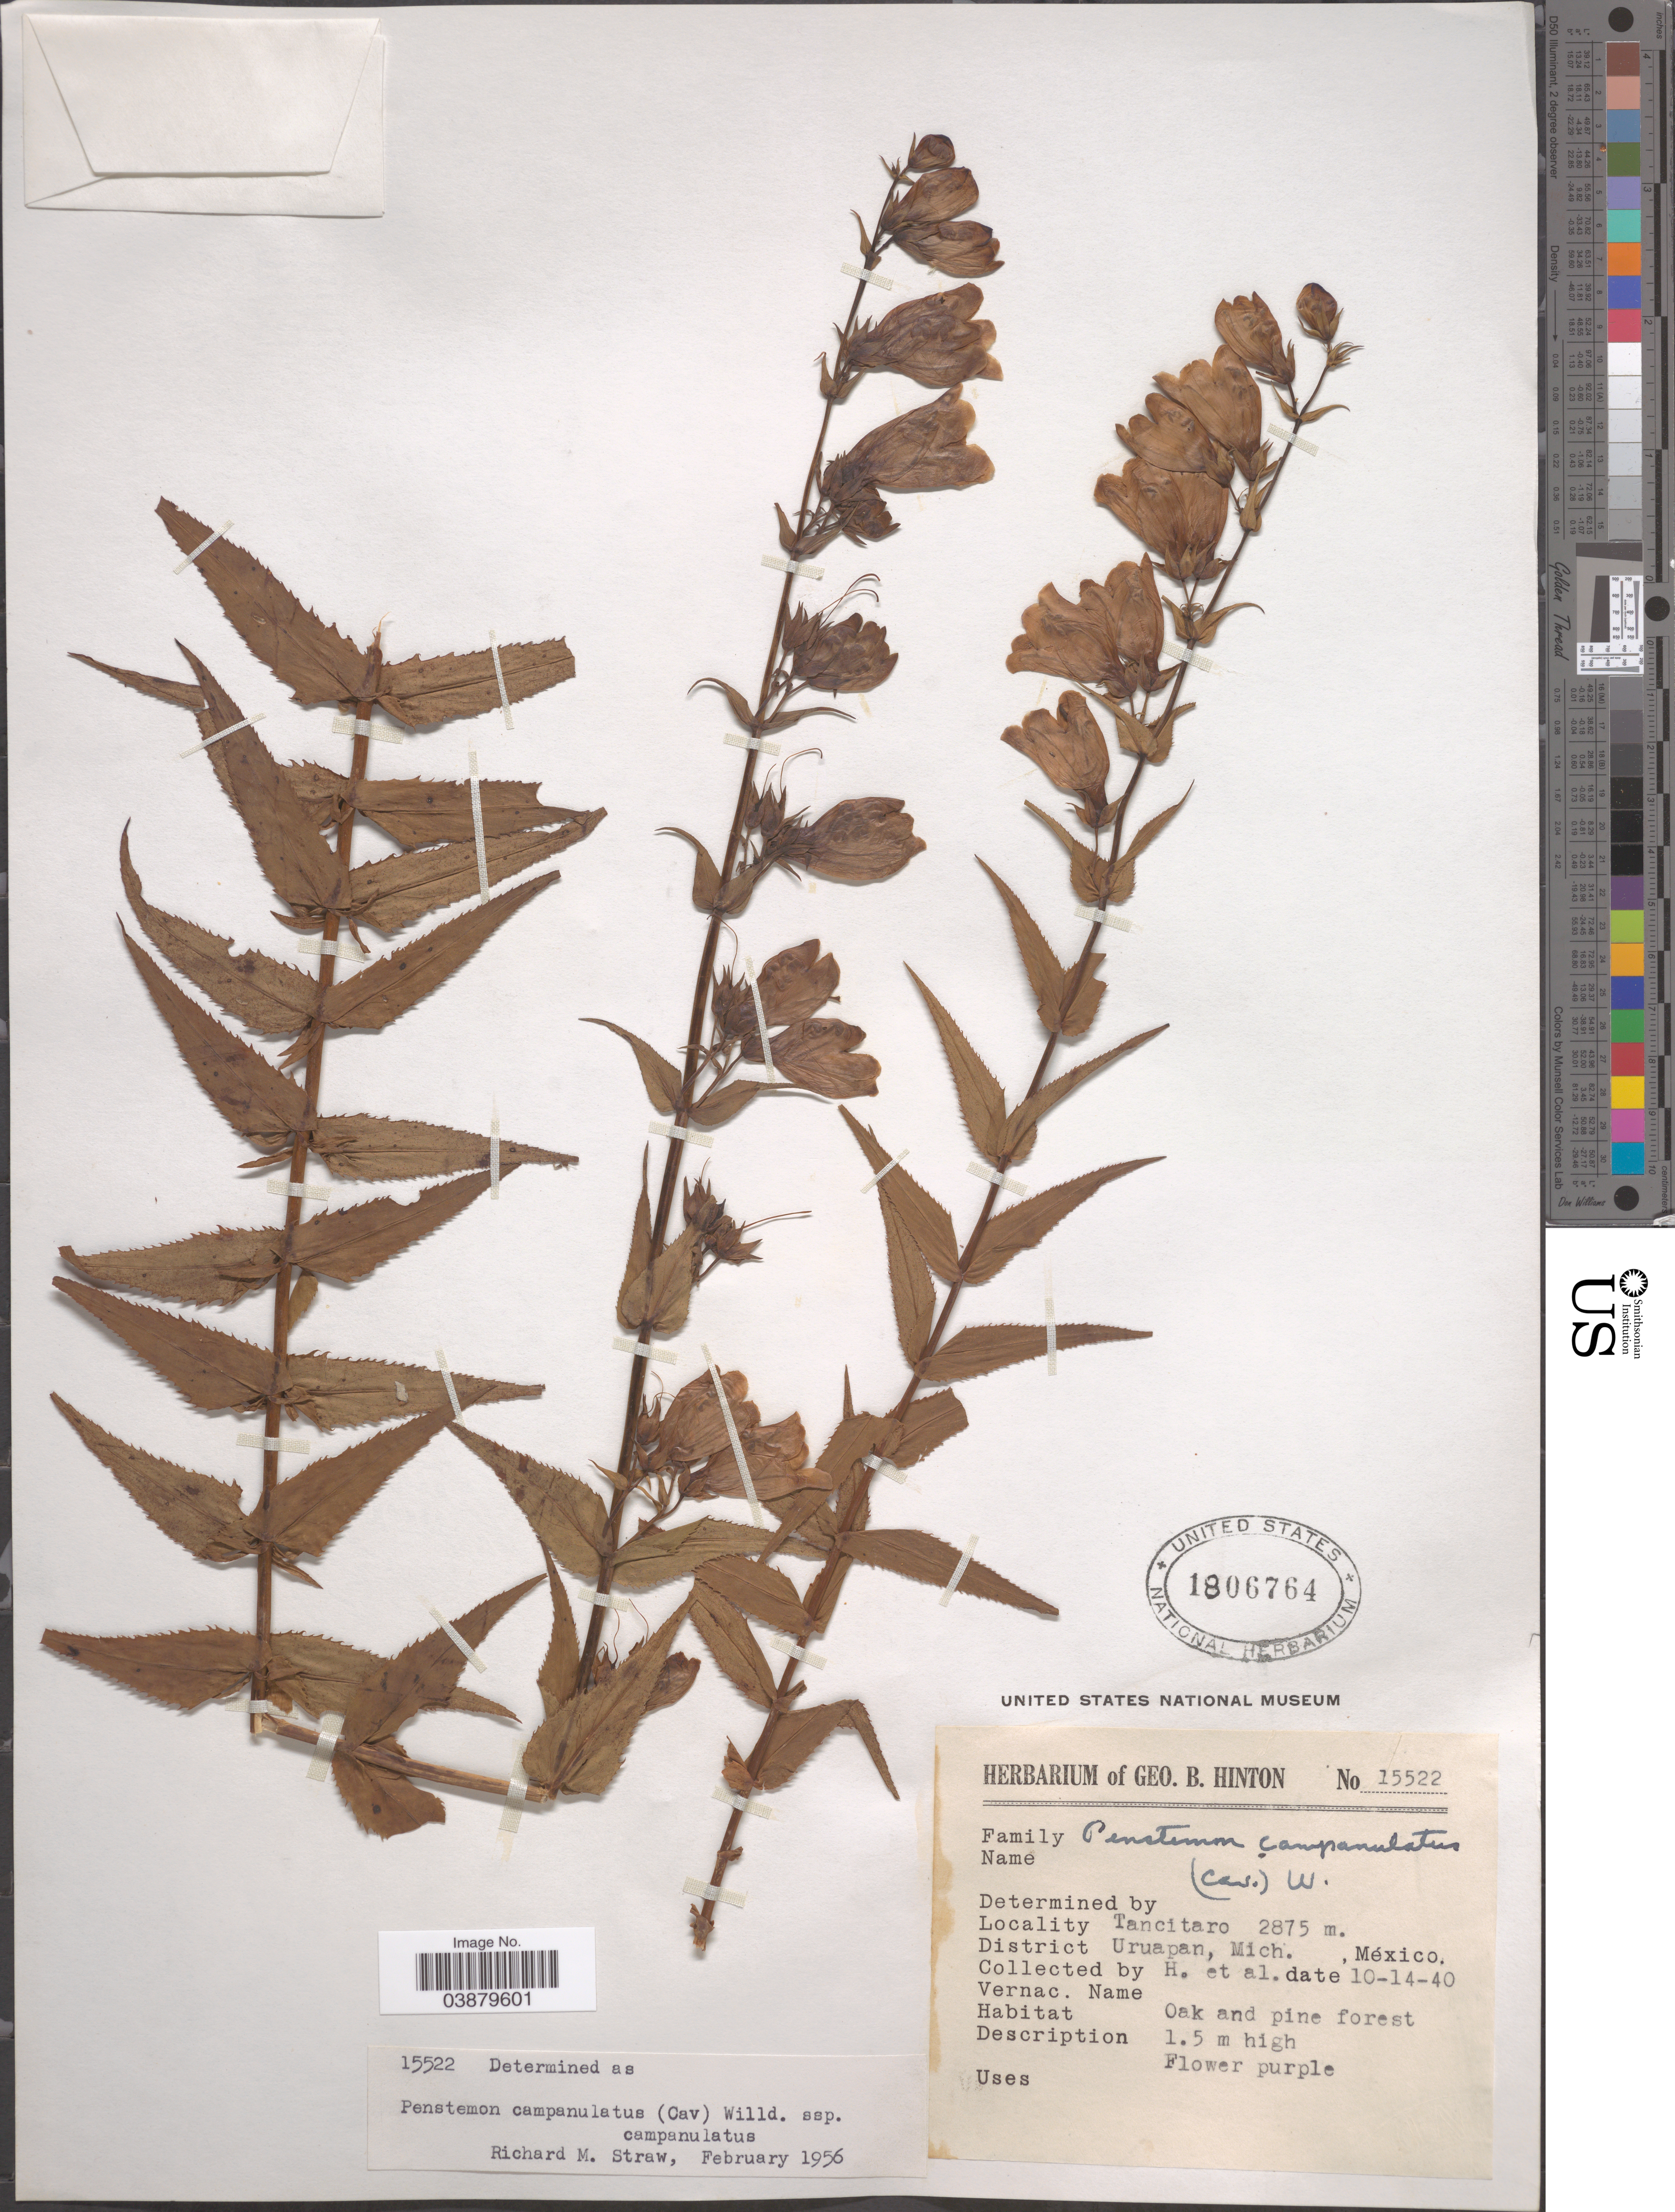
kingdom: Plantae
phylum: Tracheophyta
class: Magnoliopsida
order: Lamiales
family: Plantaginaceae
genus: Penstemon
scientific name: Penstemon campanulatus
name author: (Cav.) Willd.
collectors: G. B. Hinton & et al.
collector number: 15522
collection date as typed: Transcribed d/m/y: 14/10/40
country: Mexico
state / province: Michoacán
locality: Tancitaro. District Uruapan.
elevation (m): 2875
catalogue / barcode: US 1806764